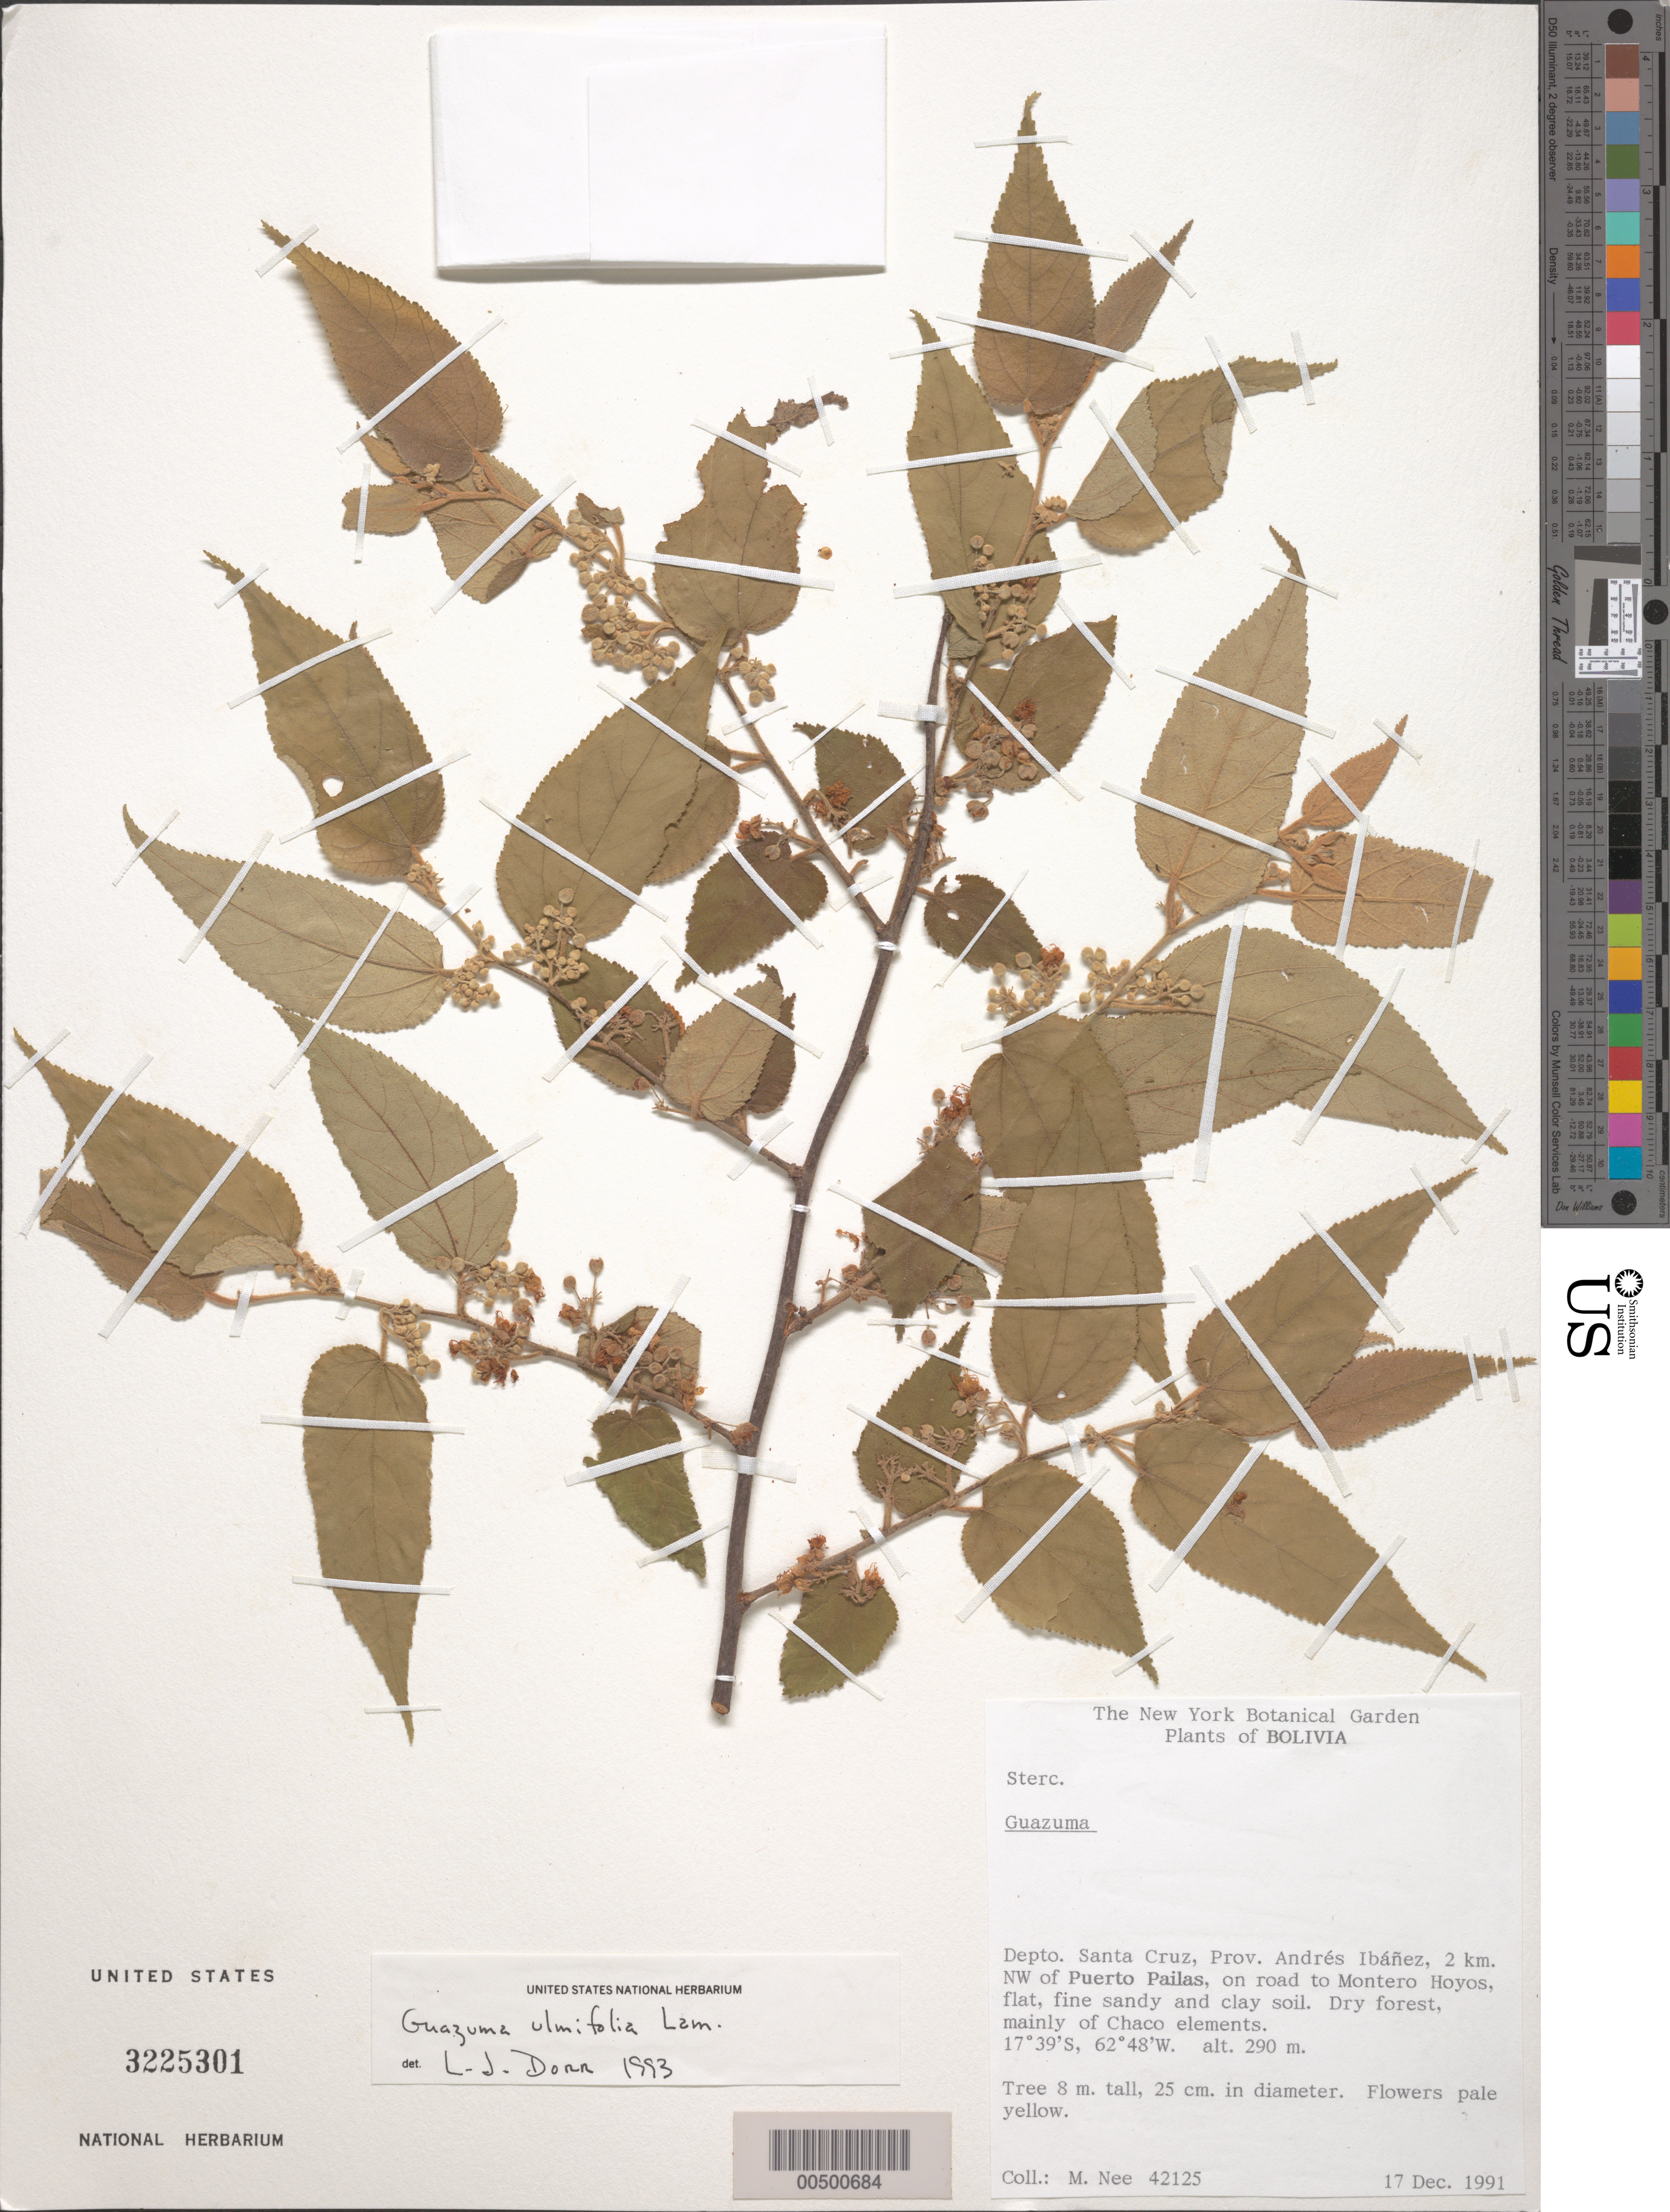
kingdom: Plantae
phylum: Tracheophyta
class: Magnoliopsida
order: Malvales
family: Malvaceae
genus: Guazuma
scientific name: Guazuma ulmifolia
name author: Lam.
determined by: Dorr, L. J., (BOT), Smithsonian Institution - National Museum of Natural History (UNITED STATES)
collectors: M. Nee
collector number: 42125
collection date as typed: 17 Dec 1991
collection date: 1991-12-17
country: Bolivia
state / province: Santa Cruz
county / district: Andrés Ibáñez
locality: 2 km NW of Puerto Pailas, on road to Montero Hoyos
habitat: Dry forest, mainly of Chaco elements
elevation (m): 290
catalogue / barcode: US 3225301